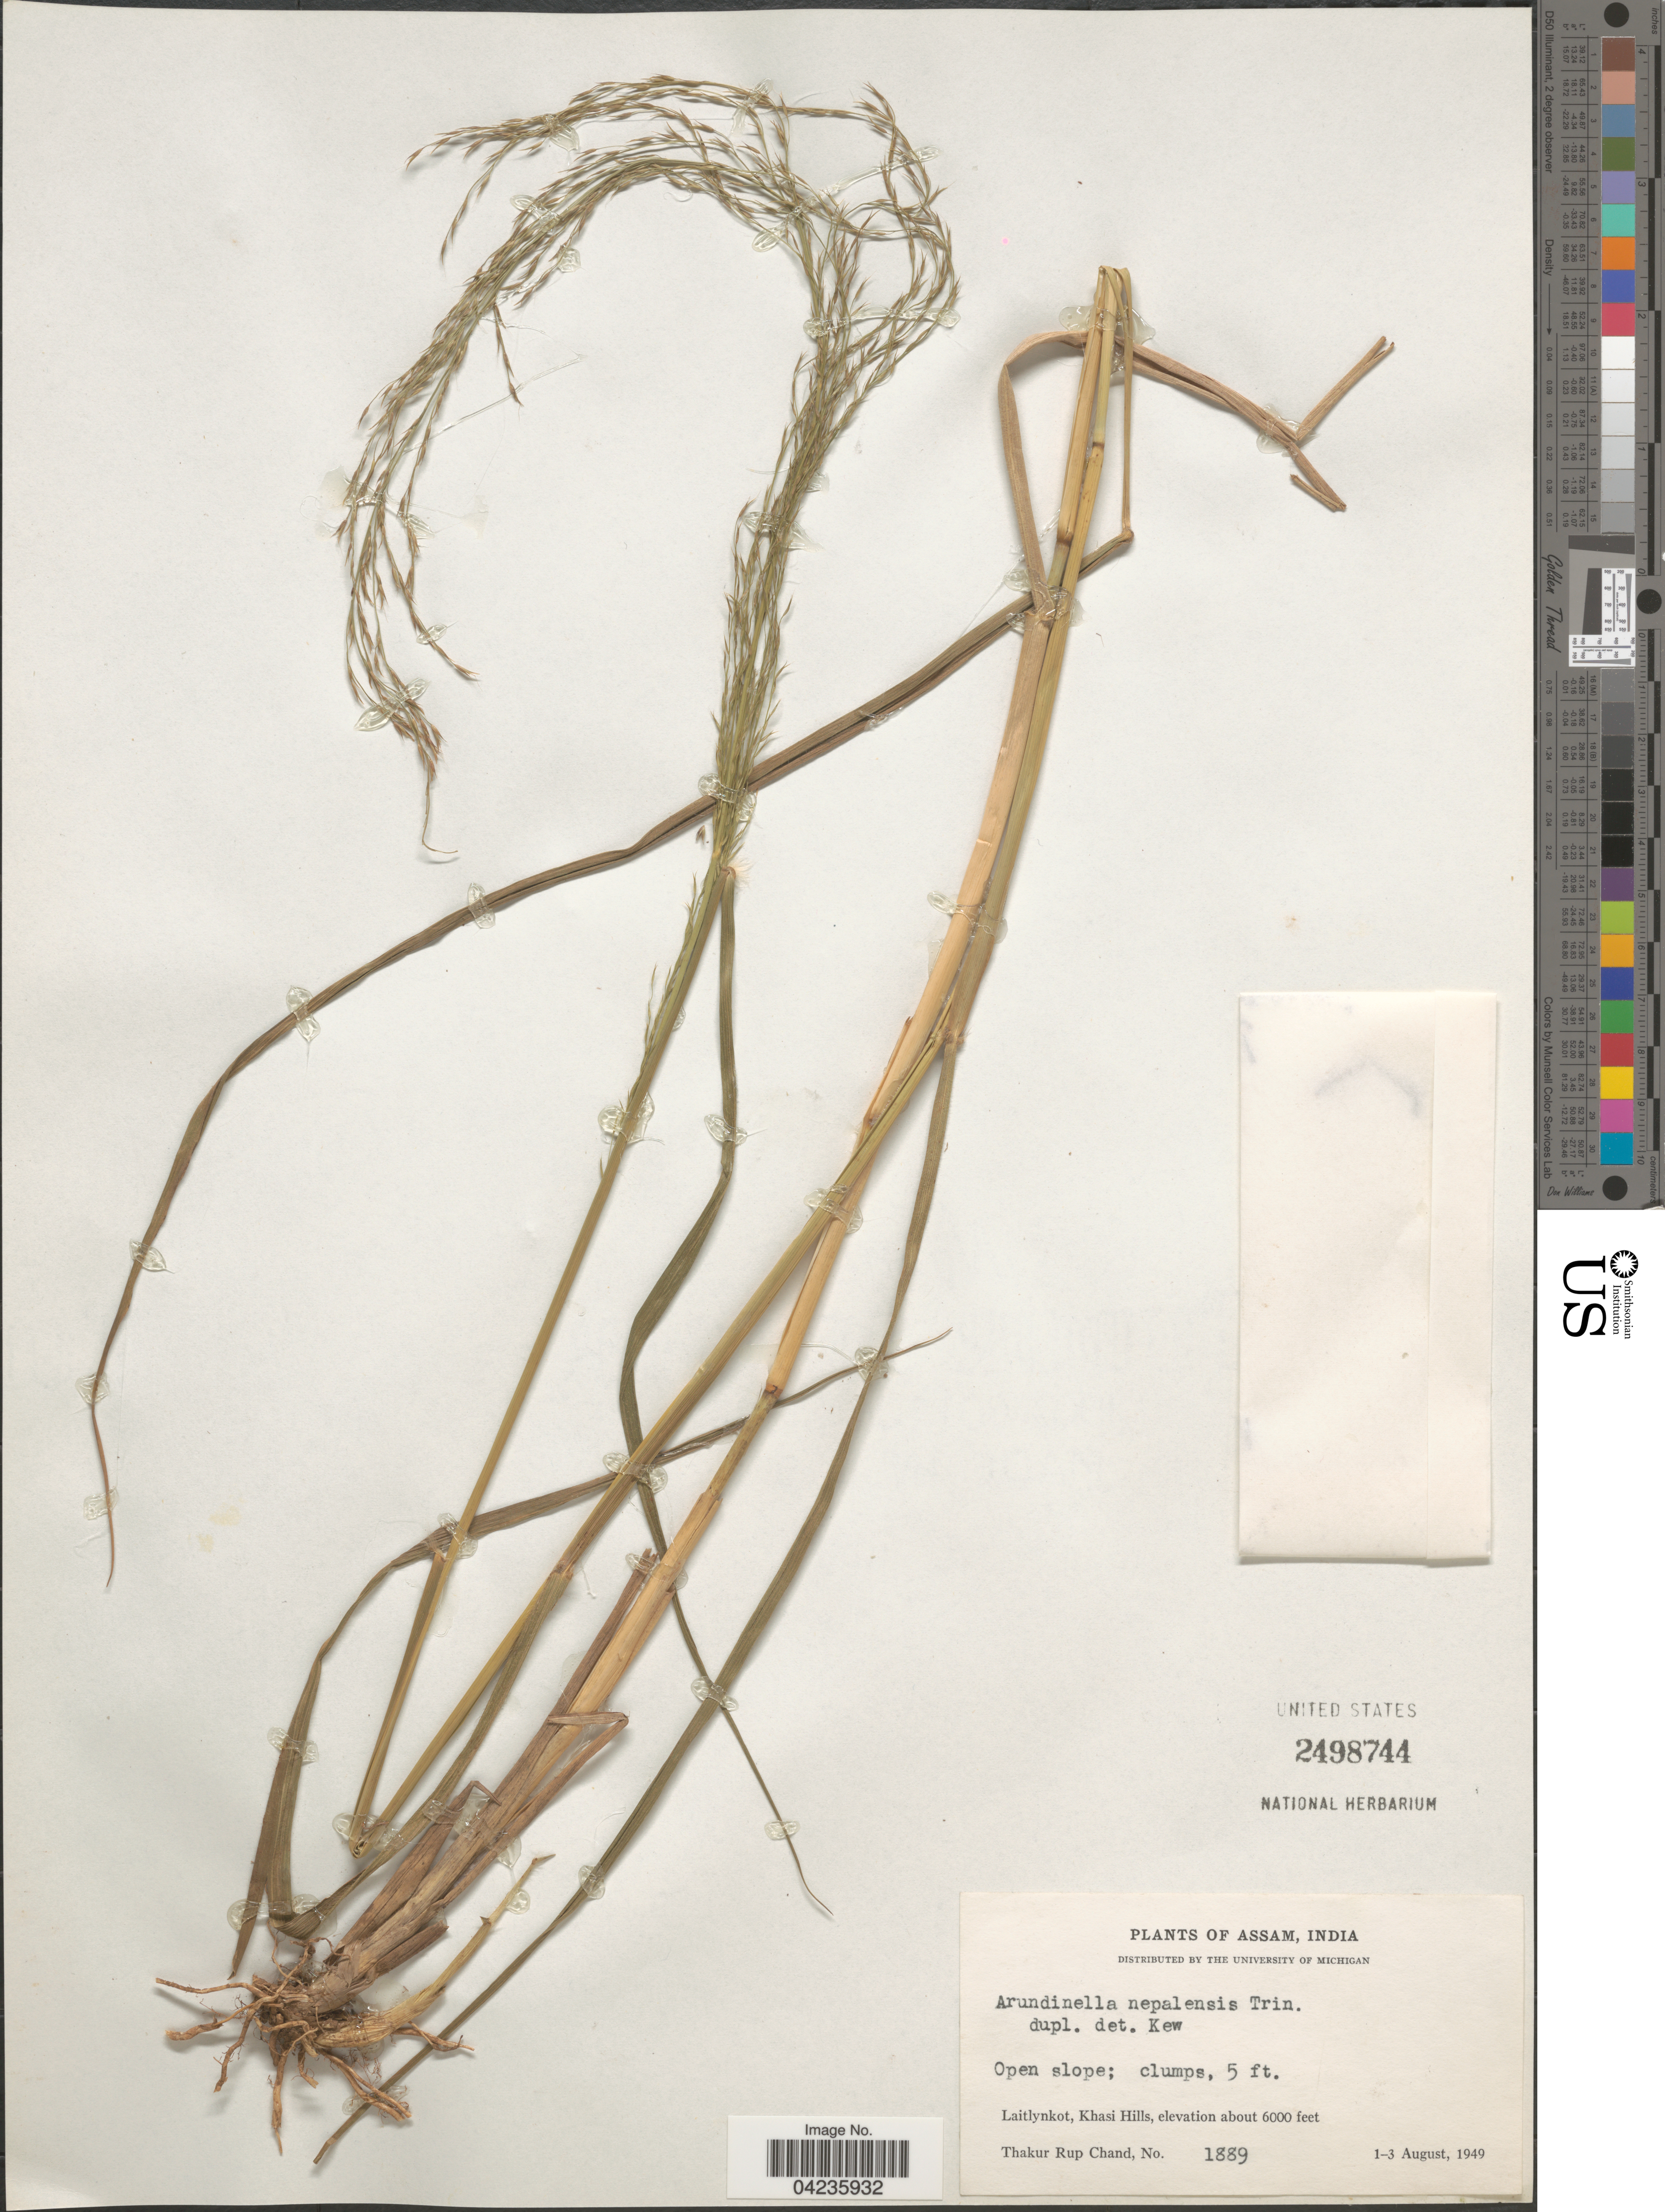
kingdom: Plantae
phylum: Tracheophyta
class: Liliopsida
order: Poales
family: Poaceae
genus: Arundinella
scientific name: Arundinella nepalensis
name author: Trin.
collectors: T. R. Chand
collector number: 1889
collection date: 1949-08-01/1949-08-03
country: India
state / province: Meghalaya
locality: Laitlynkot, Khasi Hills.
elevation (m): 1829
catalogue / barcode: US 2498744